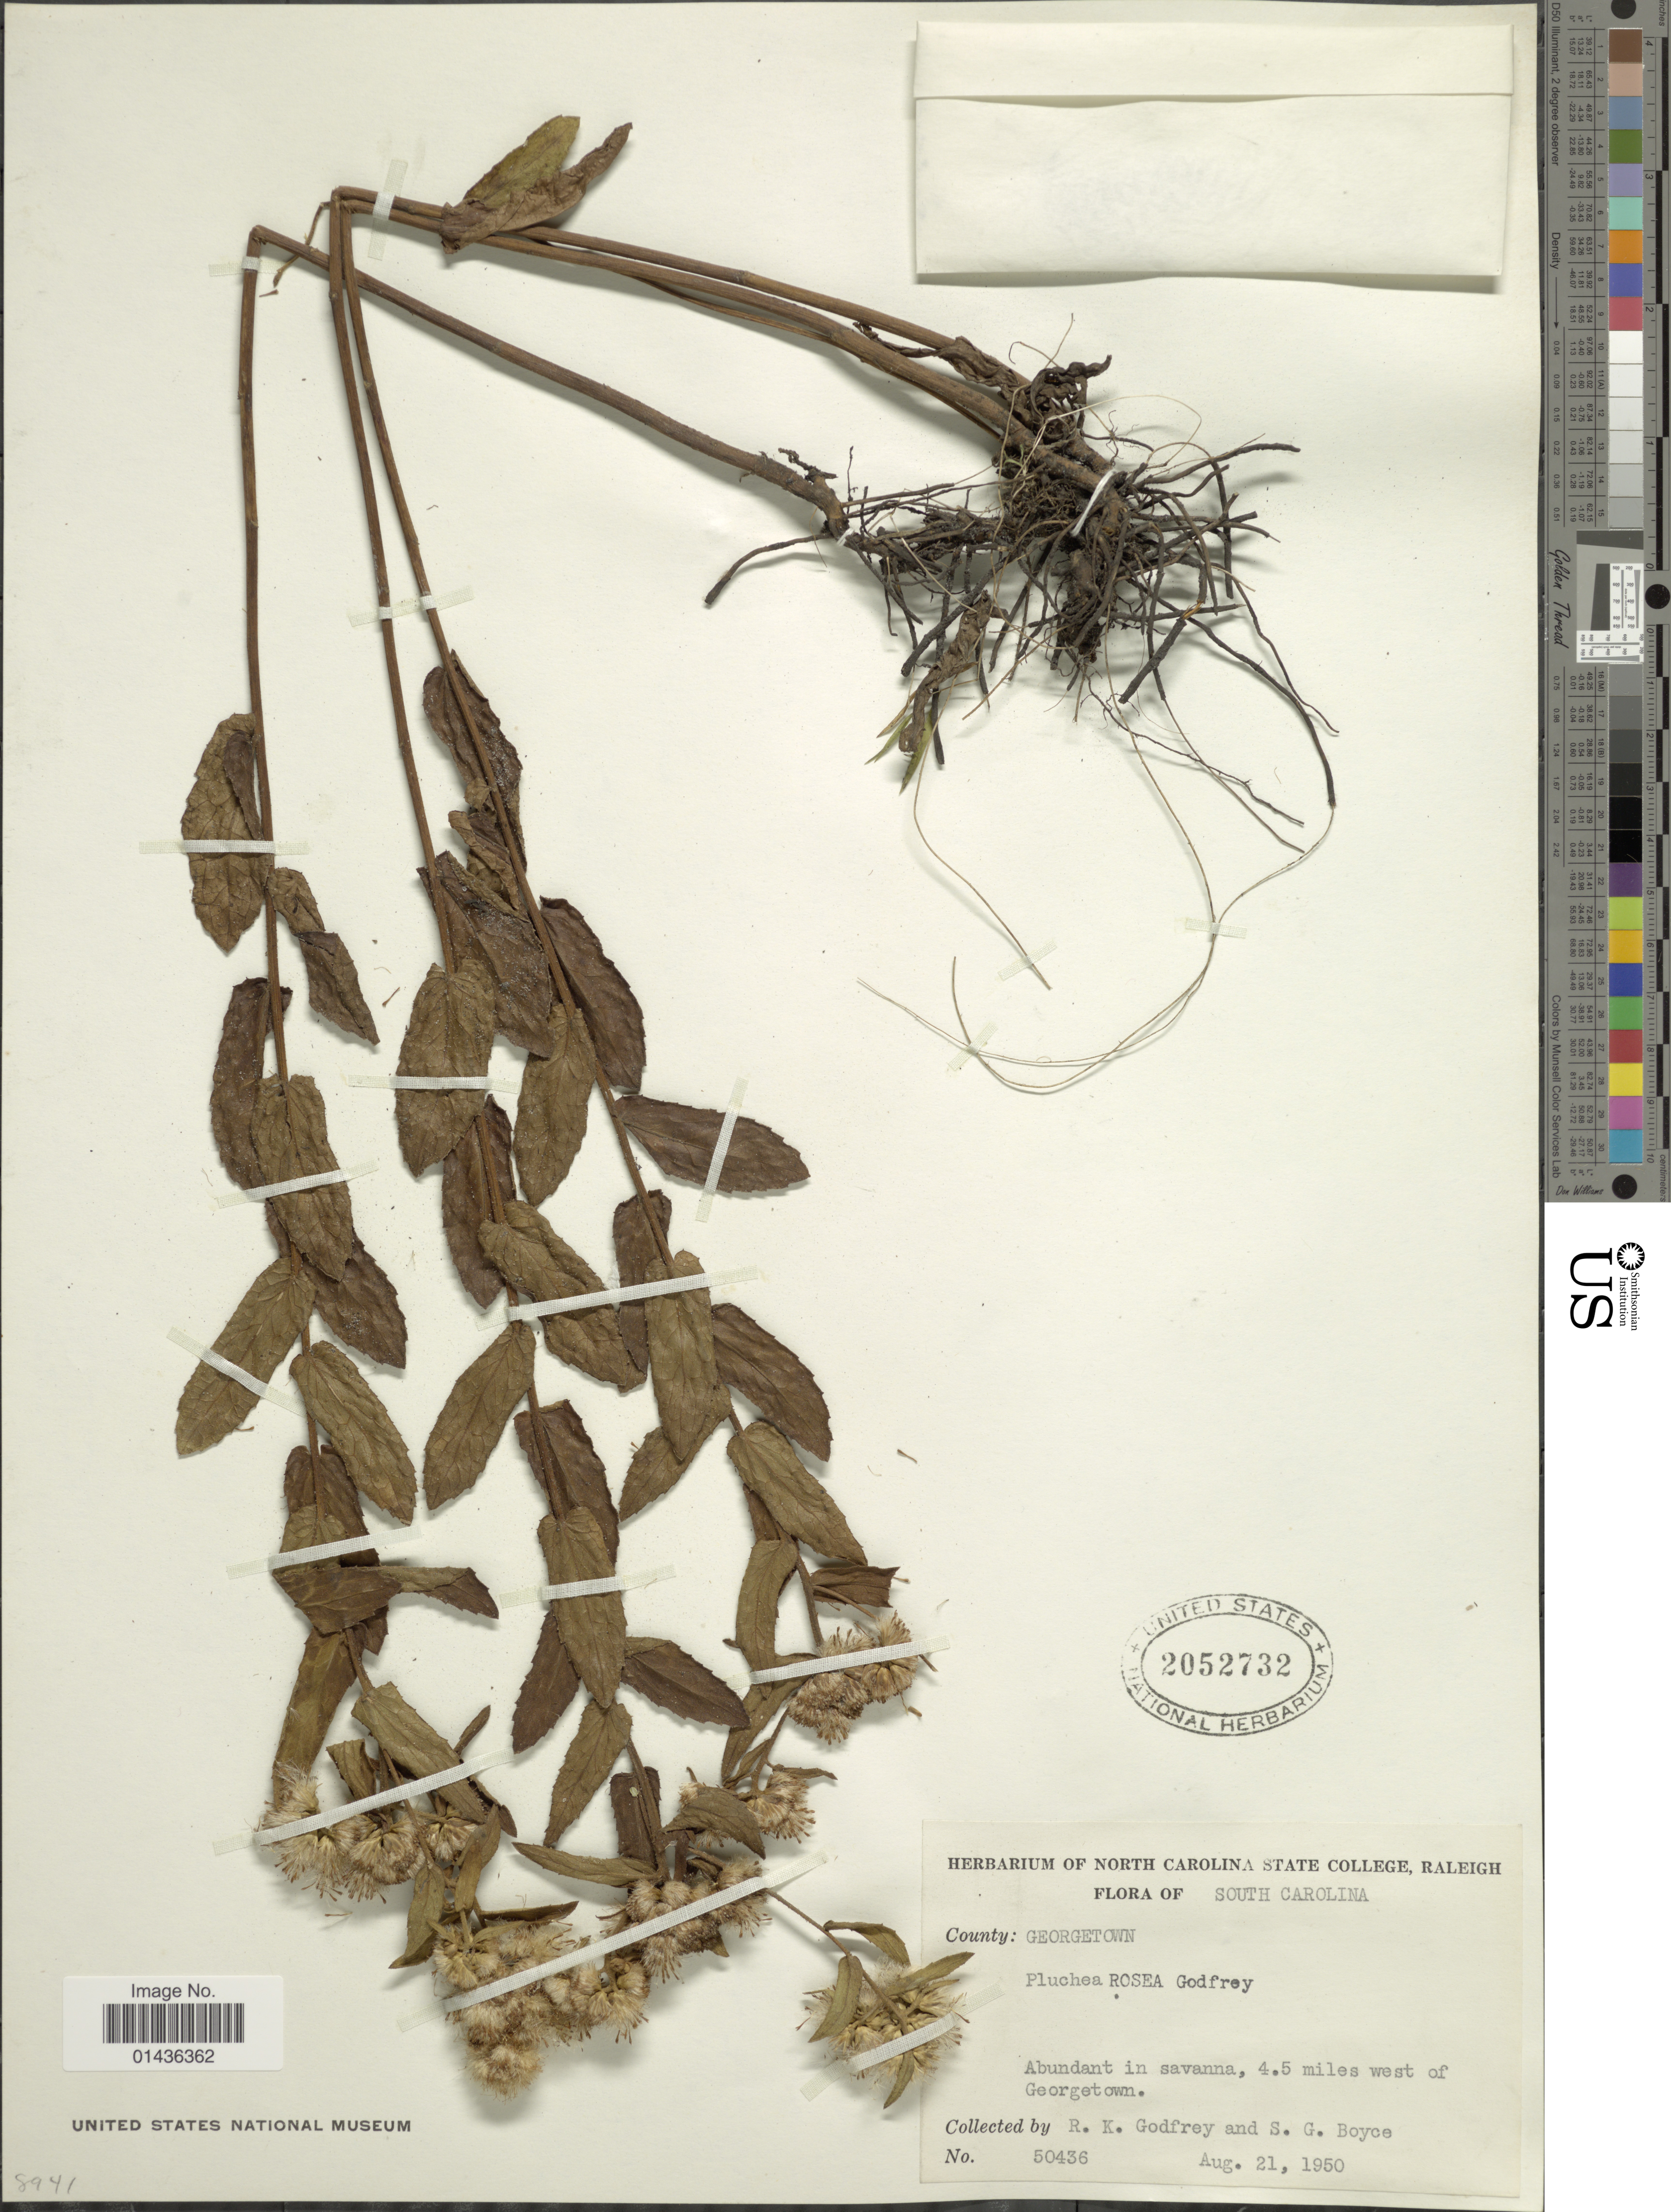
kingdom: Plantae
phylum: Tracheophyta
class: Magnoliopsida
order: Asterales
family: Asteraceae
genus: Pluchea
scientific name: Pluchea rosea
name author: R.K. Godfrey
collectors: R. K. Godfrey & S. Boyce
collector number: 50436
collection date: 1950-08-21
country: United States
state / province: South Carolina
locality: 4.5 miles west of Georgetown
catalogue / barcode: US 2052732